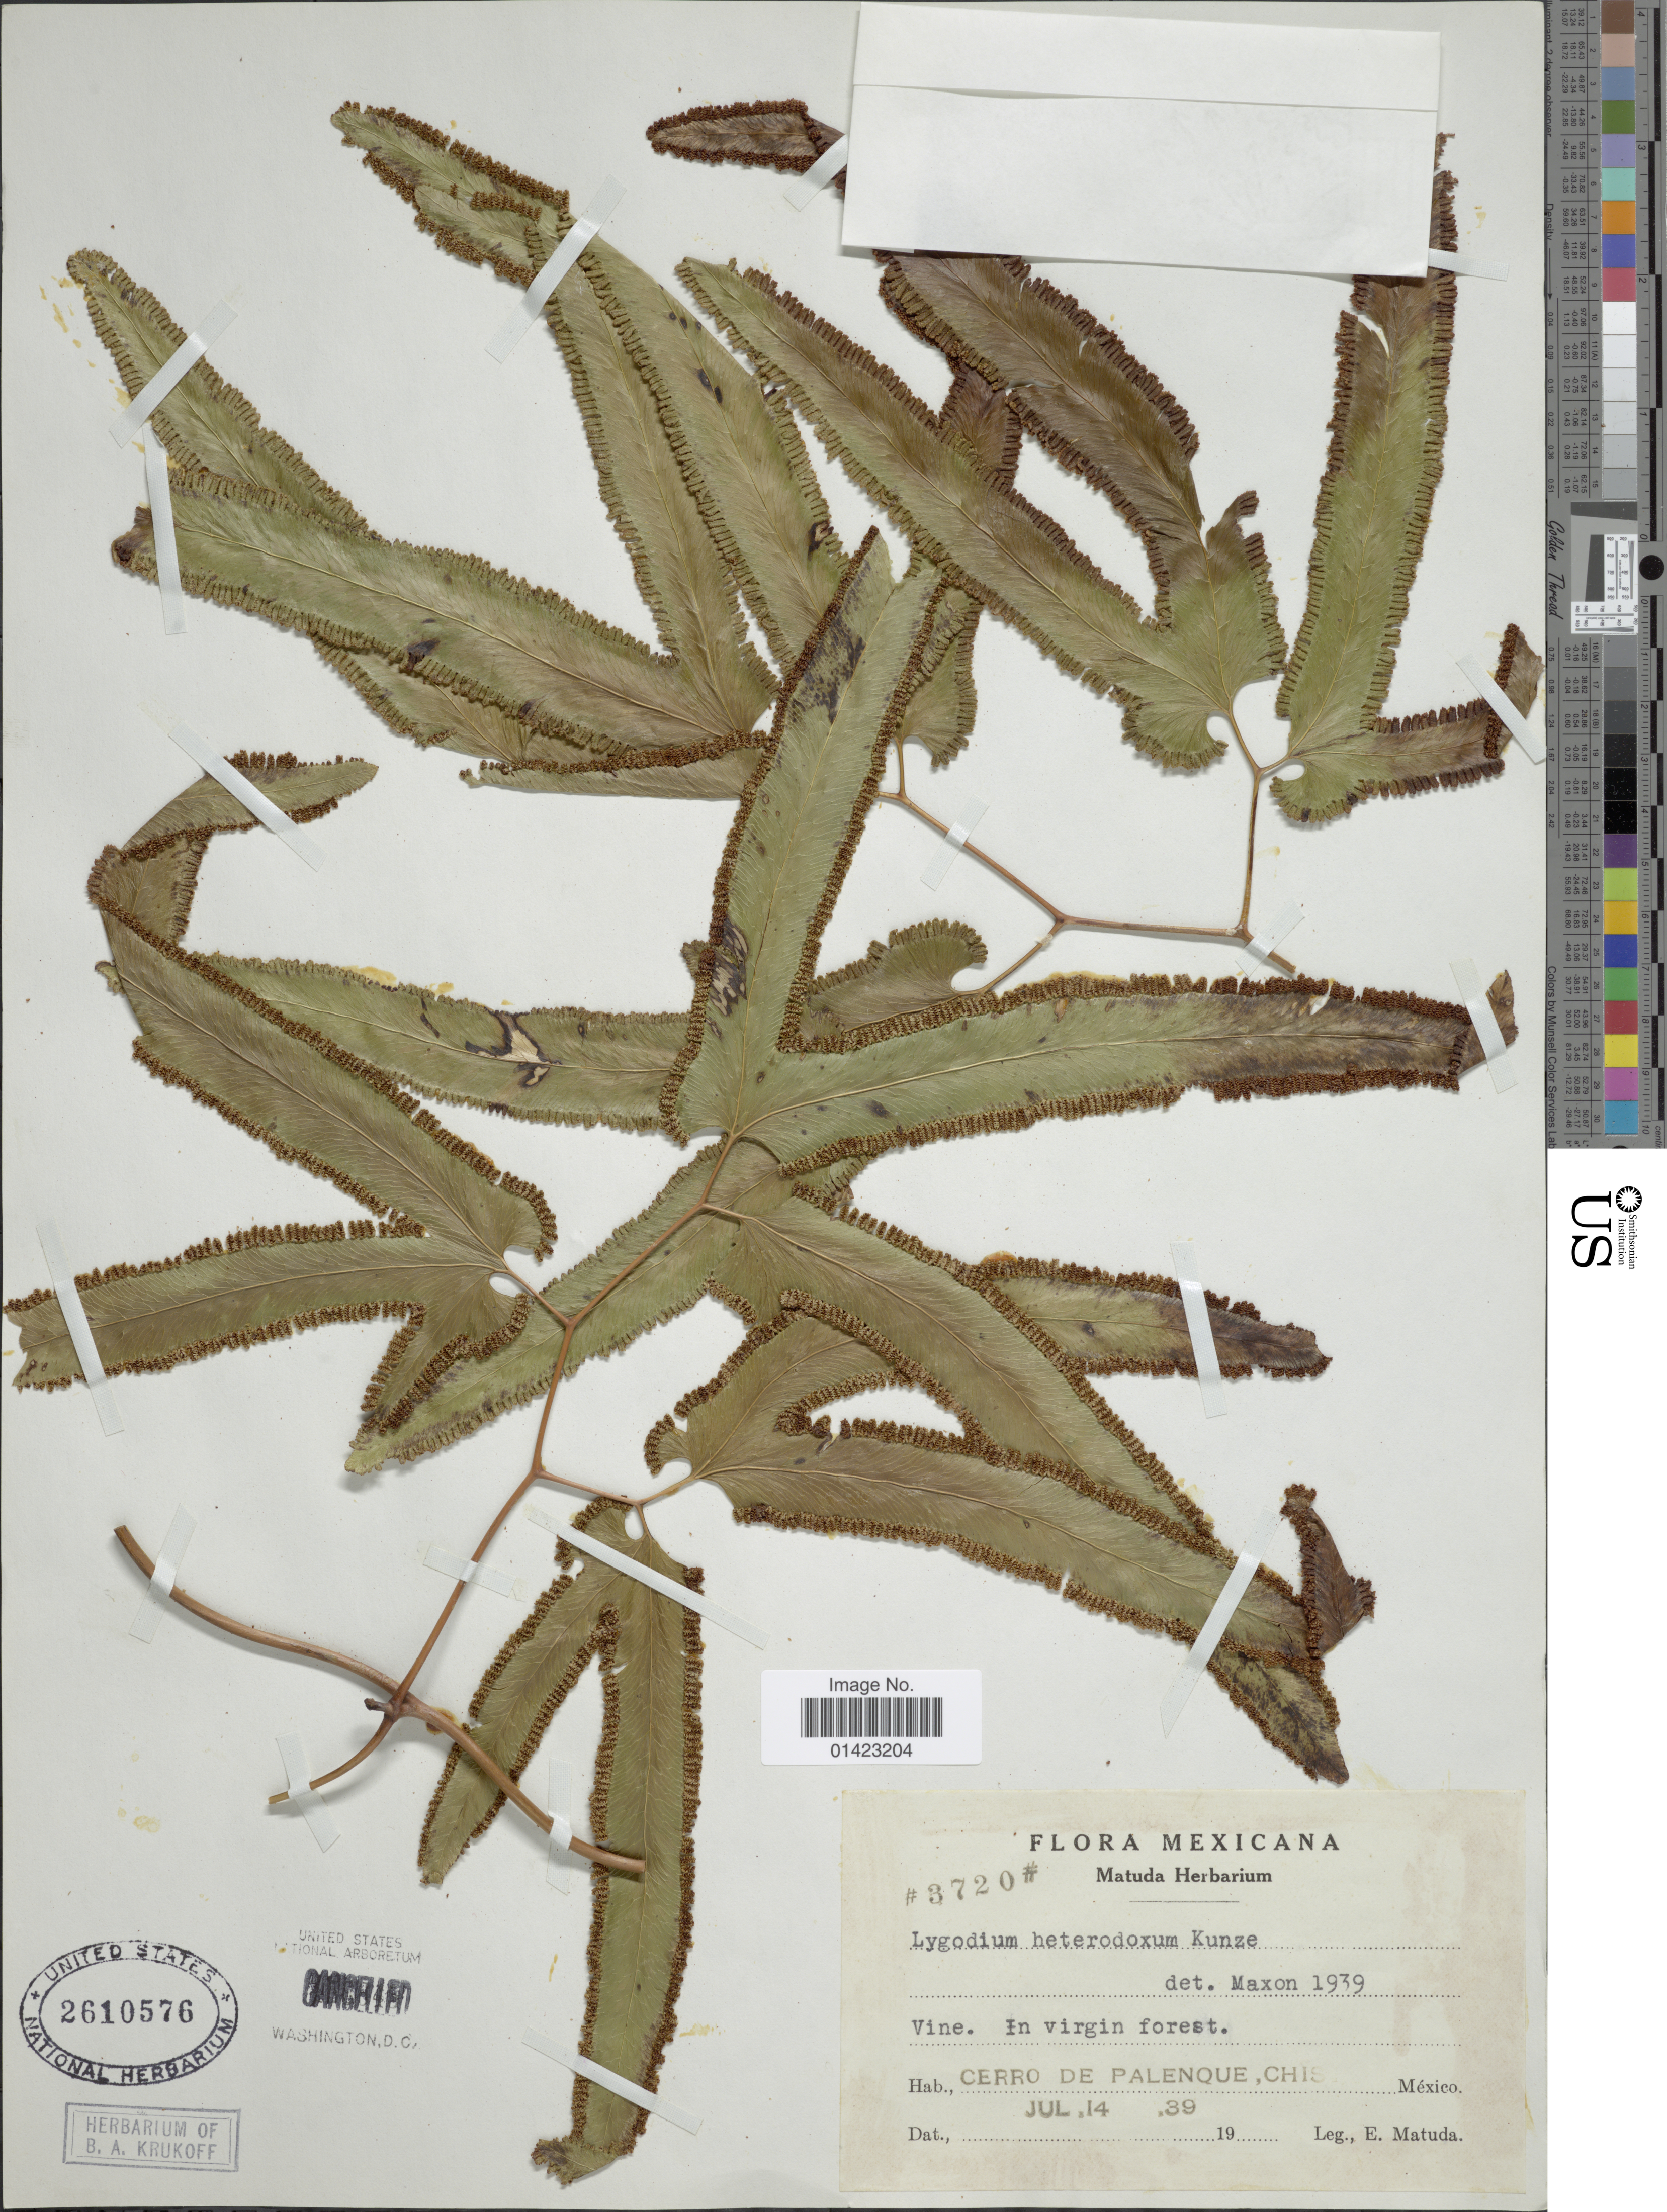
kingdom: Plantae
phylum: Tracheophyta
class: Polypodiopsida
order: Schizaeales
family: Lygodiaceae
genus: Lygodium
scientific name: Lygodium heterodoxum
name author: Kunze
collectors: E. Matuda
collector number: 3720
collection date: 1939-07-14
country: Mexico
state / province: Chiapas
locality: Cerro de Palenque, Chis.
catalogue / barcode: US 2610576